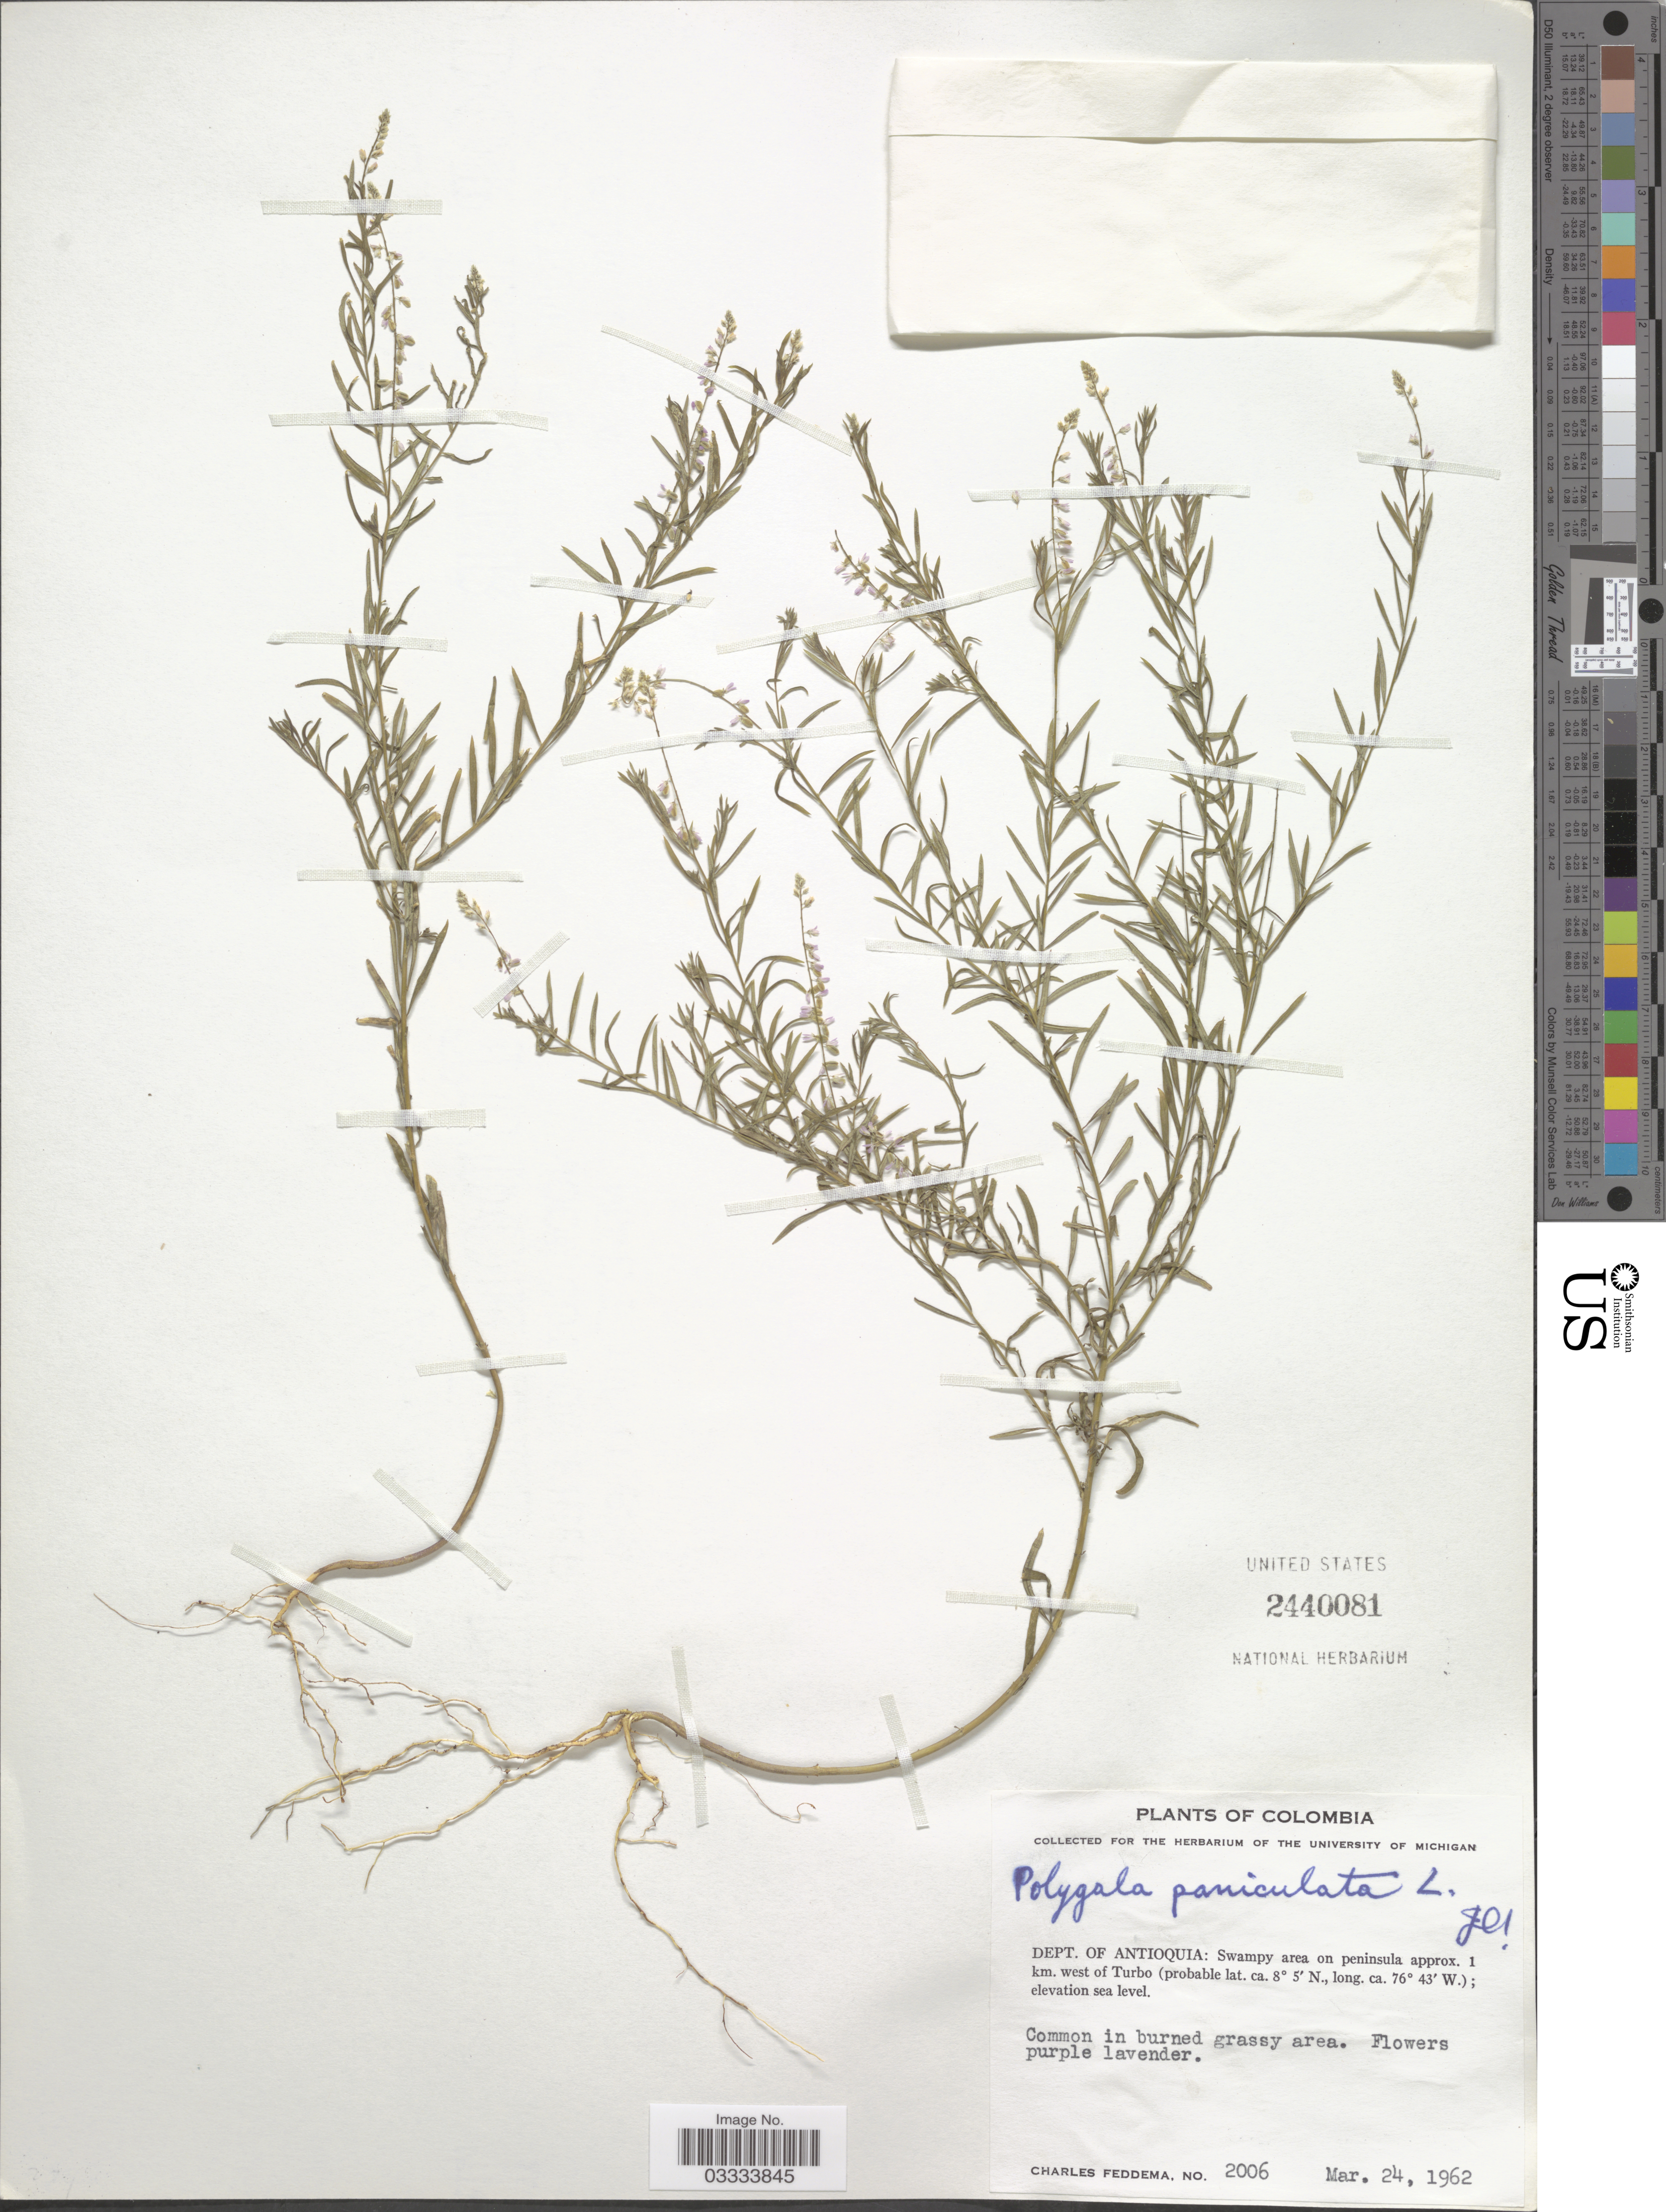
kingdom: Plantae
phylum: Tracheophyta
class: Magnoliopsida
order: Fabales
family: Polygalaceae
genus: Polygala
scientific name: Polygala paniculata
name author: L.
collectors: C. Feddema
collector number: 2006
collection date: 1962-03-24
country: Colombia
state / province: Antioquia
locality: Dept. of Antioquia: Swampy area on peninsula approx. 1 km. west of Turbo.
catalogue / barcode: US 2440081